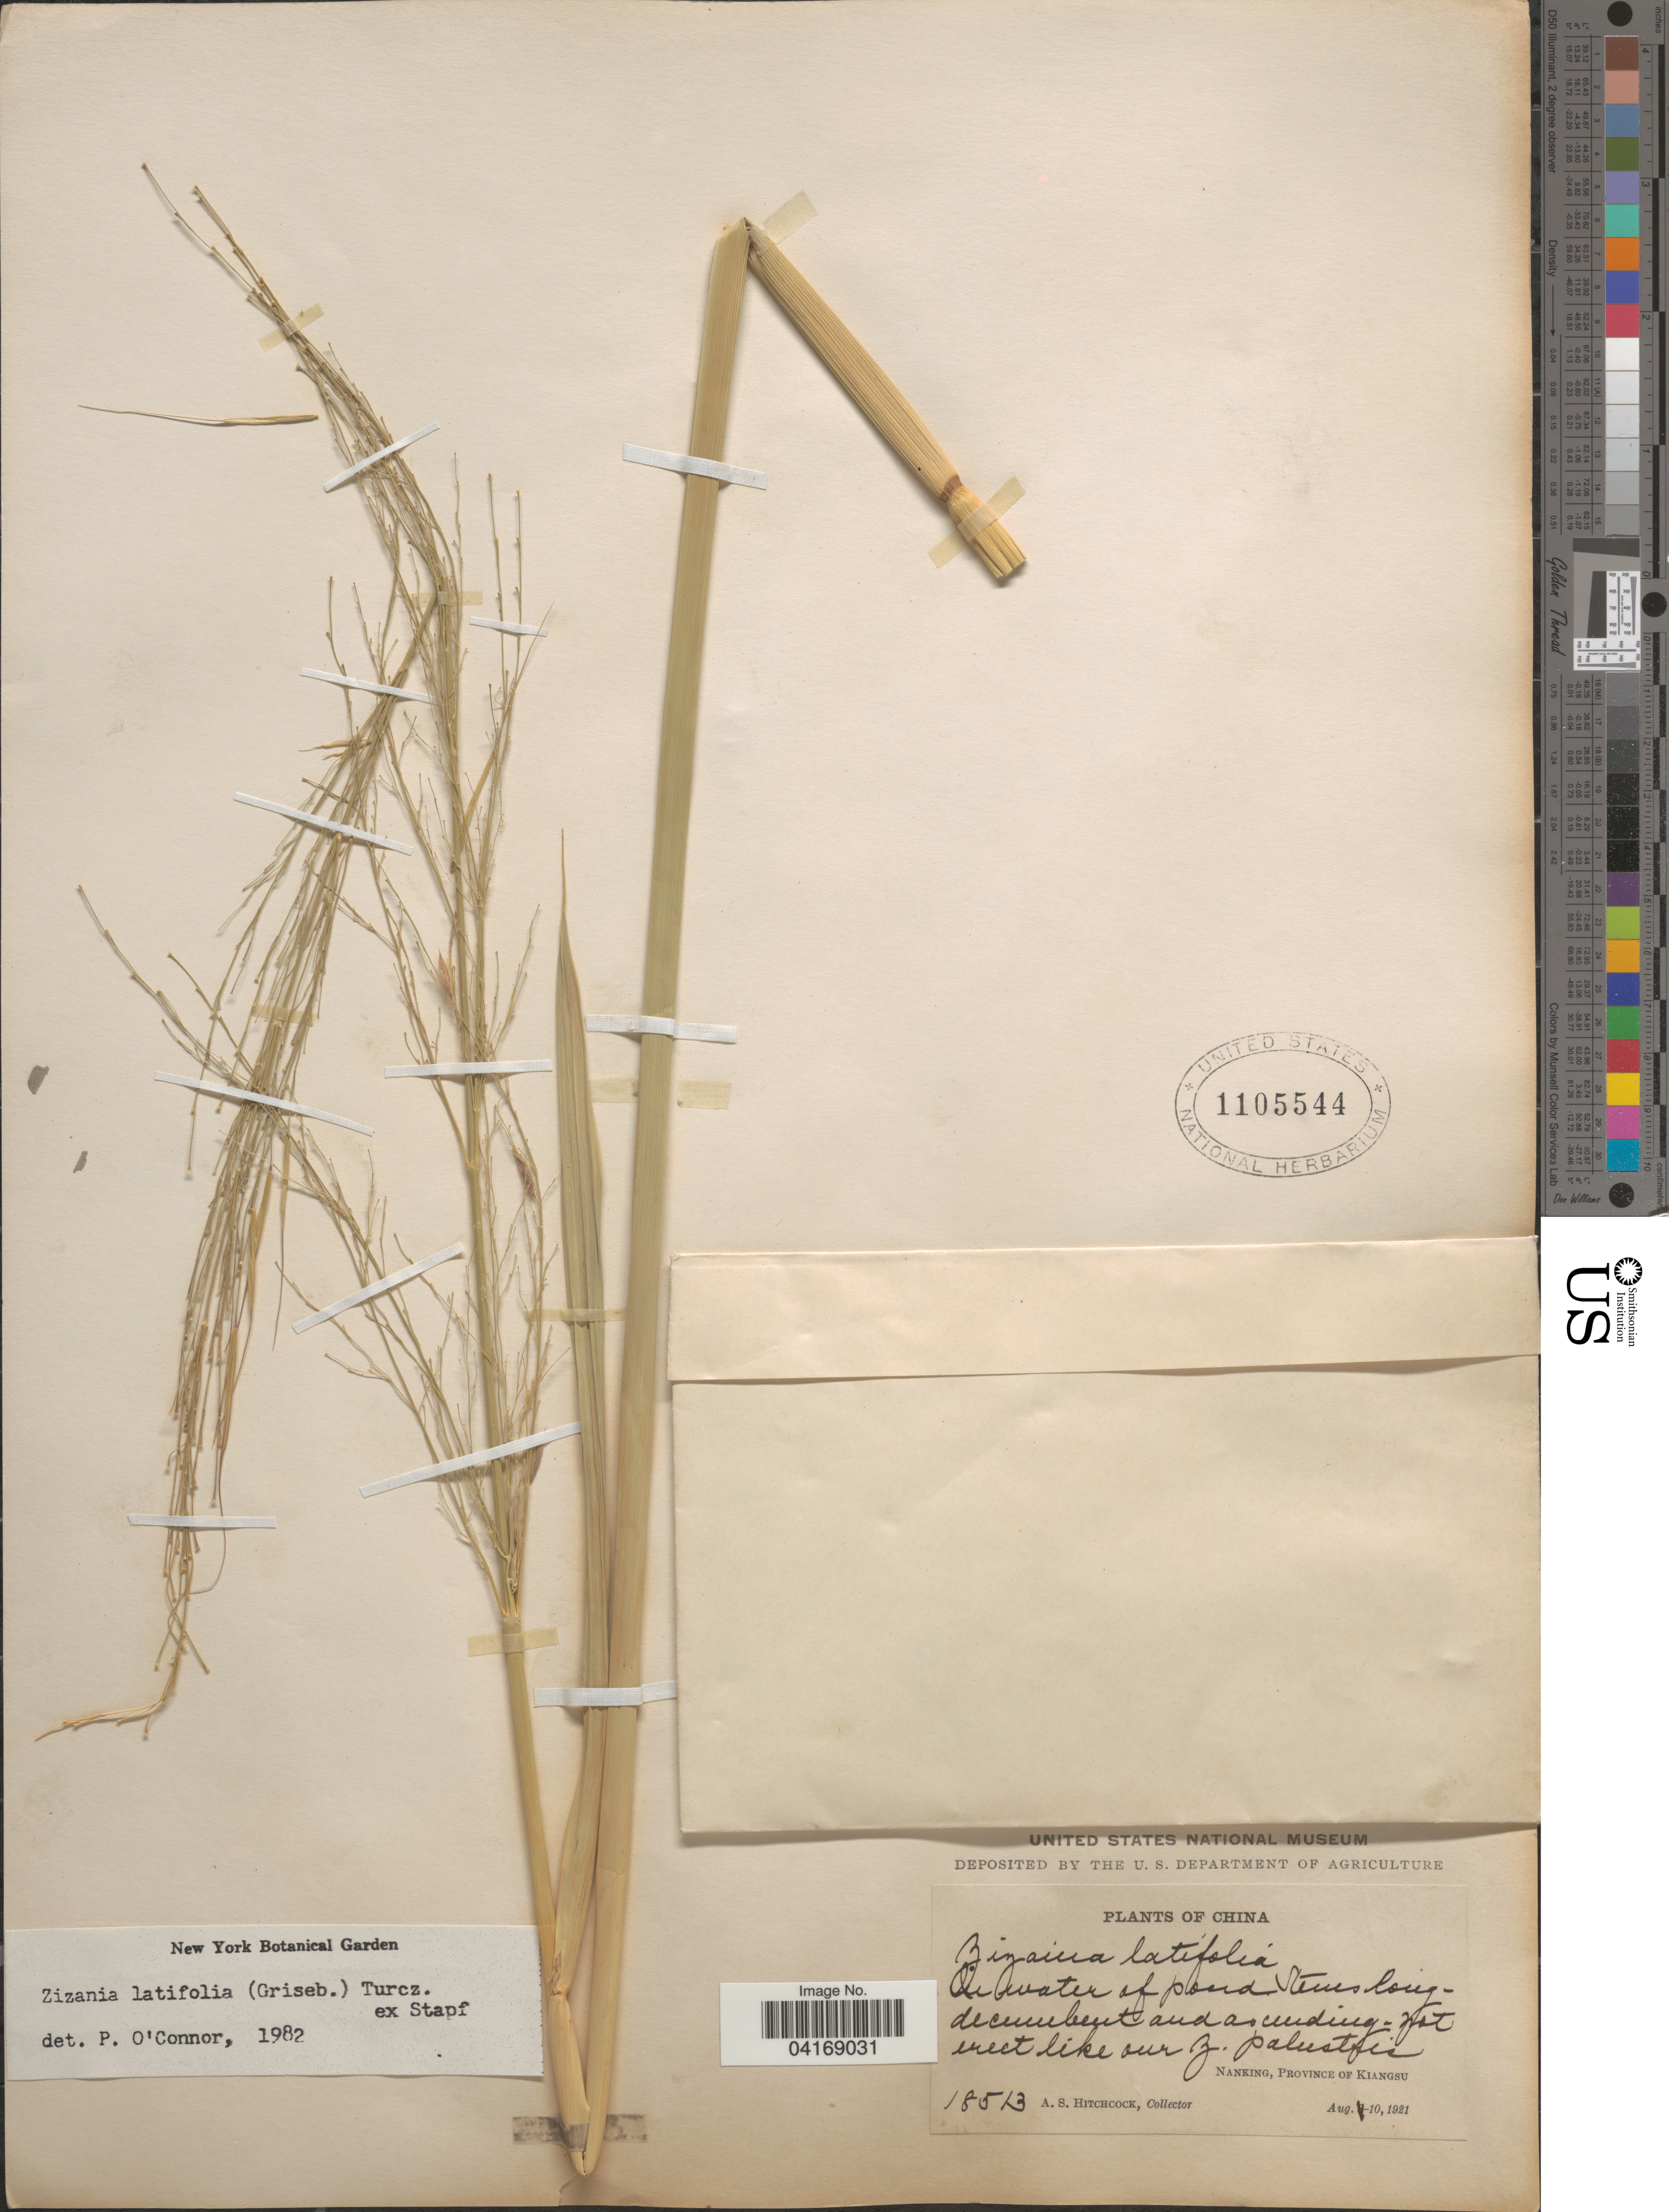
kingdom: Plantae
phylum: Tracheophyta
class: Liliopsida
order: Poales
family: Poaceae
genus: Zizania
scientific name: Zizania latifolia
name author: (Griseb.) Stapf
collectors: A. S. Hitchcock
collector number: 18513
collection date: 1921-08-10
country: China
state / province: Jiangsu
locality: Nanking, Province of Kiangsu.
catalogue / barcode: US 1105544